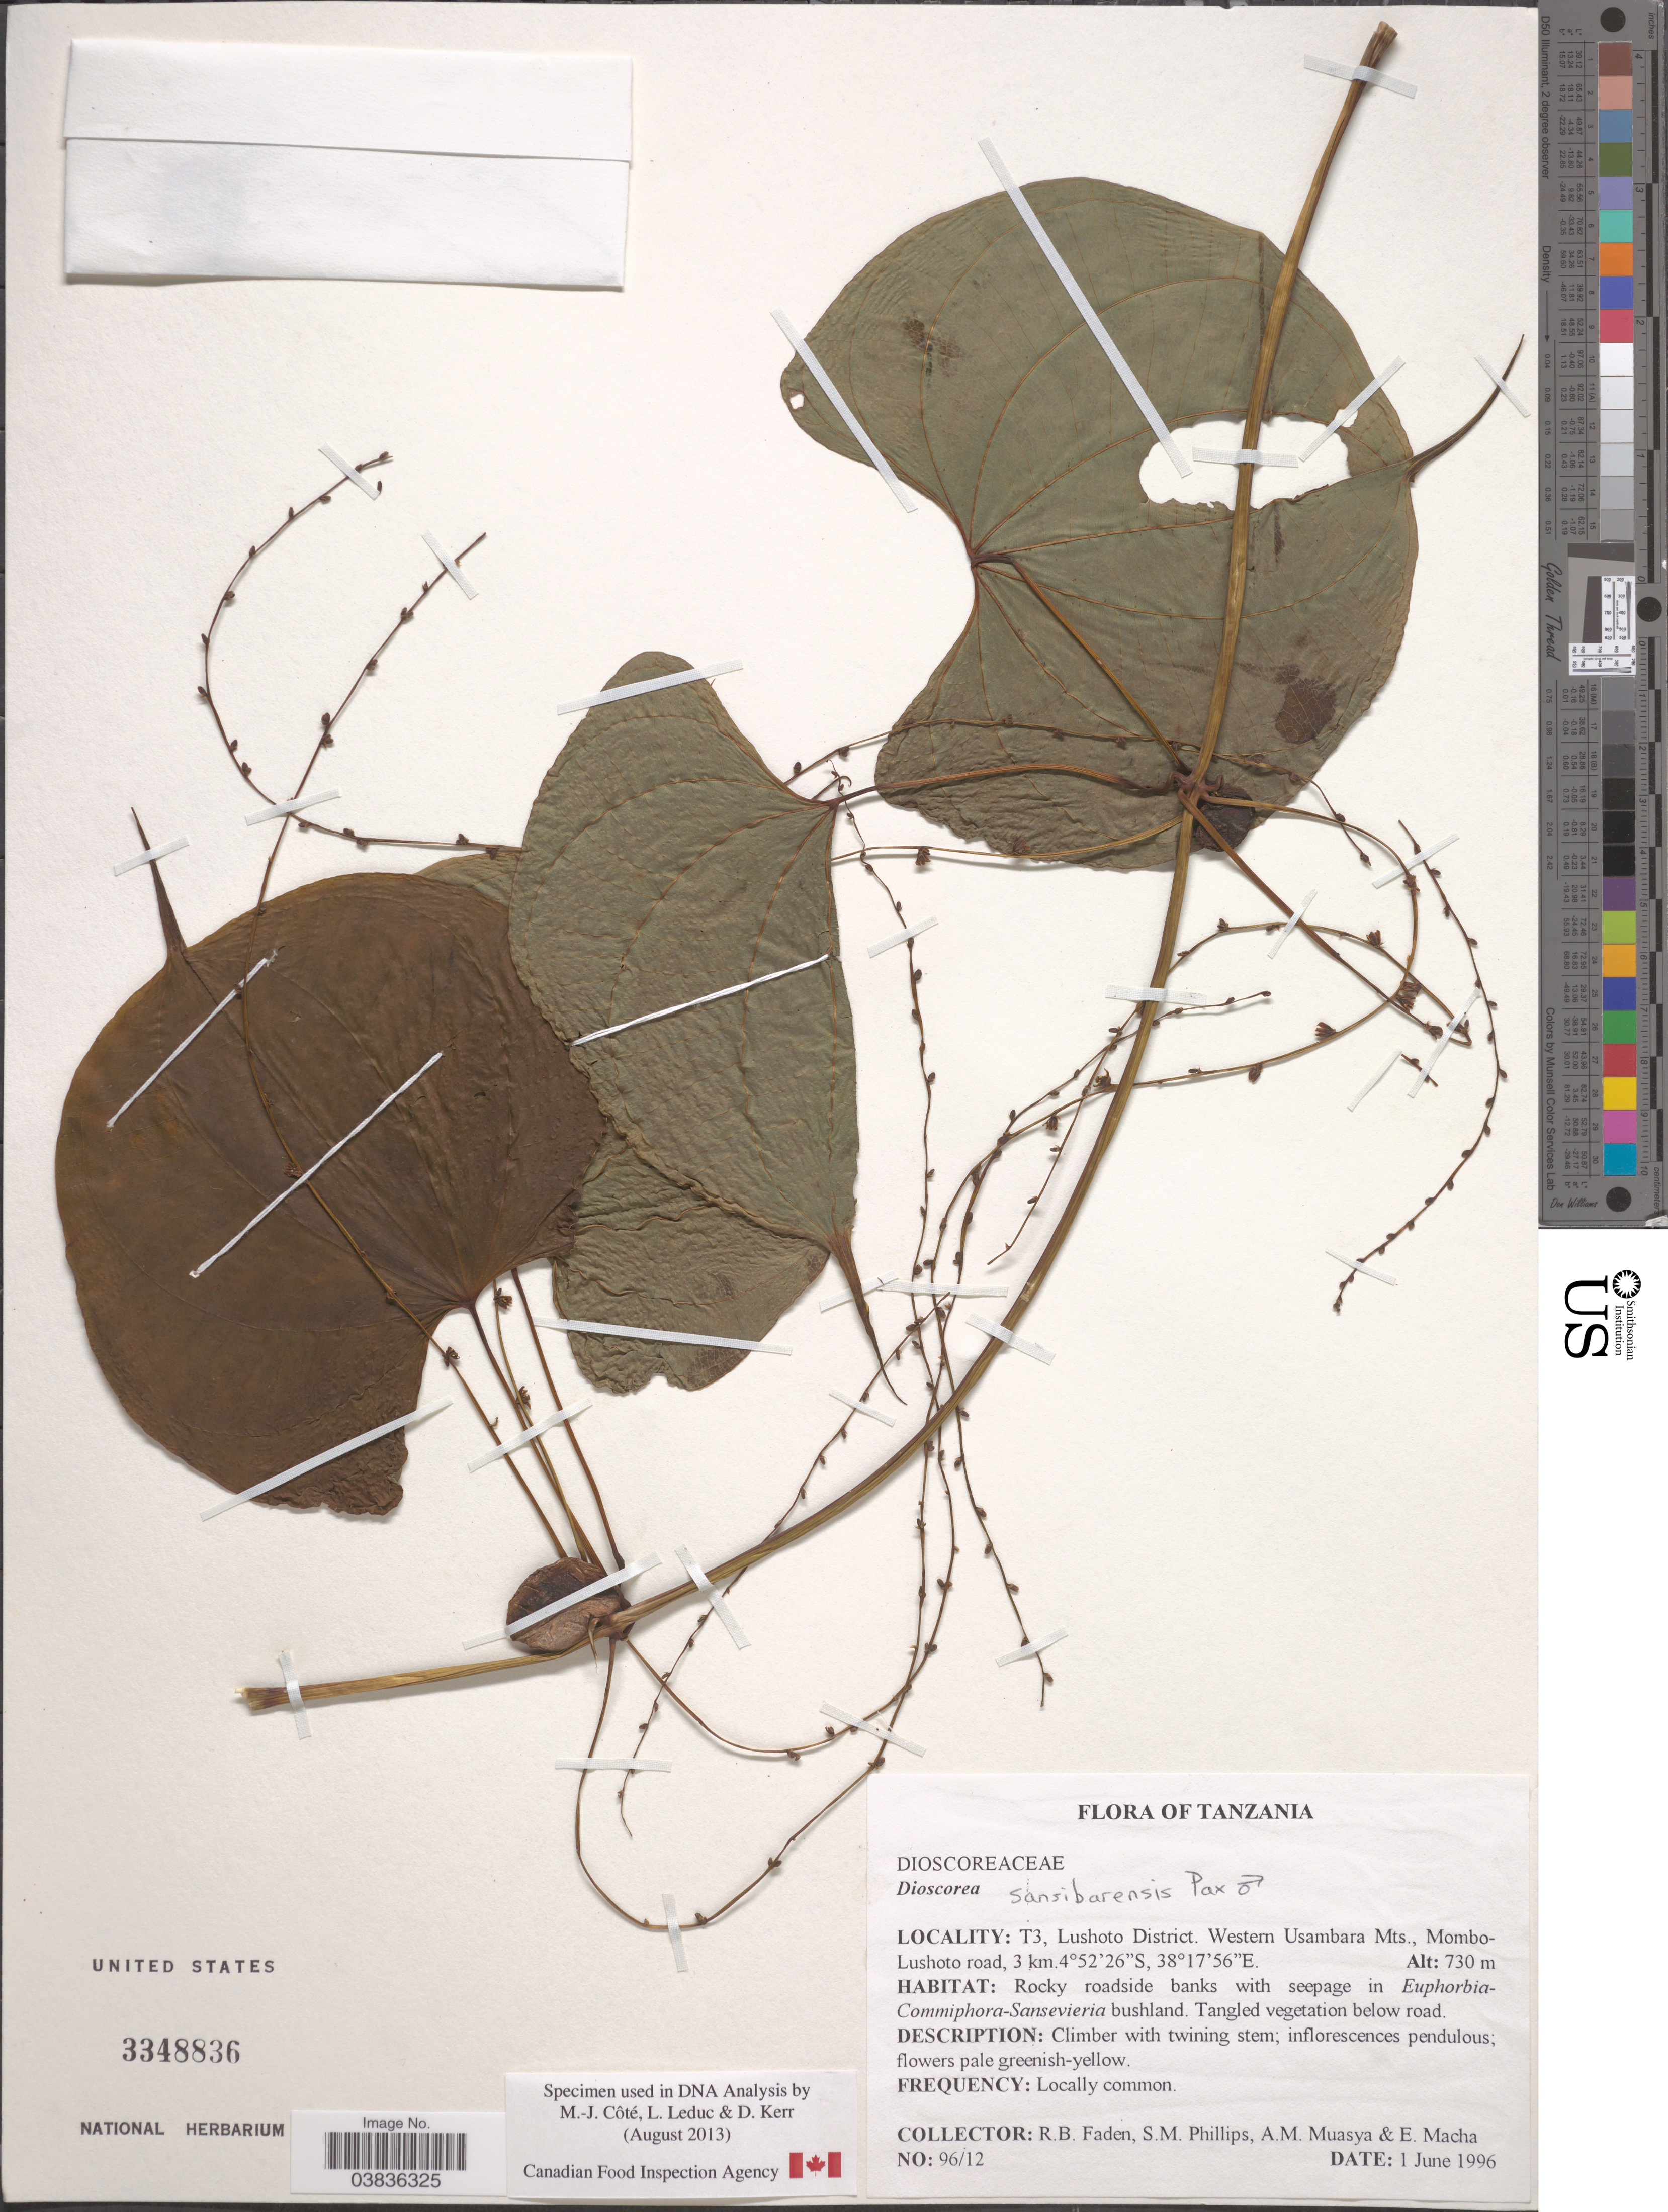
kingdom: Plantae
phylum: Tracheophyta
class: Liliopsida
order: Dioscoreales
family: Dioscoreaceae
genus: Dioscorea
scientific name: Dioscorea sansibarensis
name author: Pax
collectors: R. B. Faden, S. M. Phillips, A. Muasya & E. Macha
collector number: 96/12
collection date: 1996-06-01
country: Tanzania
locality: T3, Lushoto District. Western Usambara Mts., Mombo-Lushoto road, 3 km.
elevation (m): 730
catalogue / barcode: US 3348836